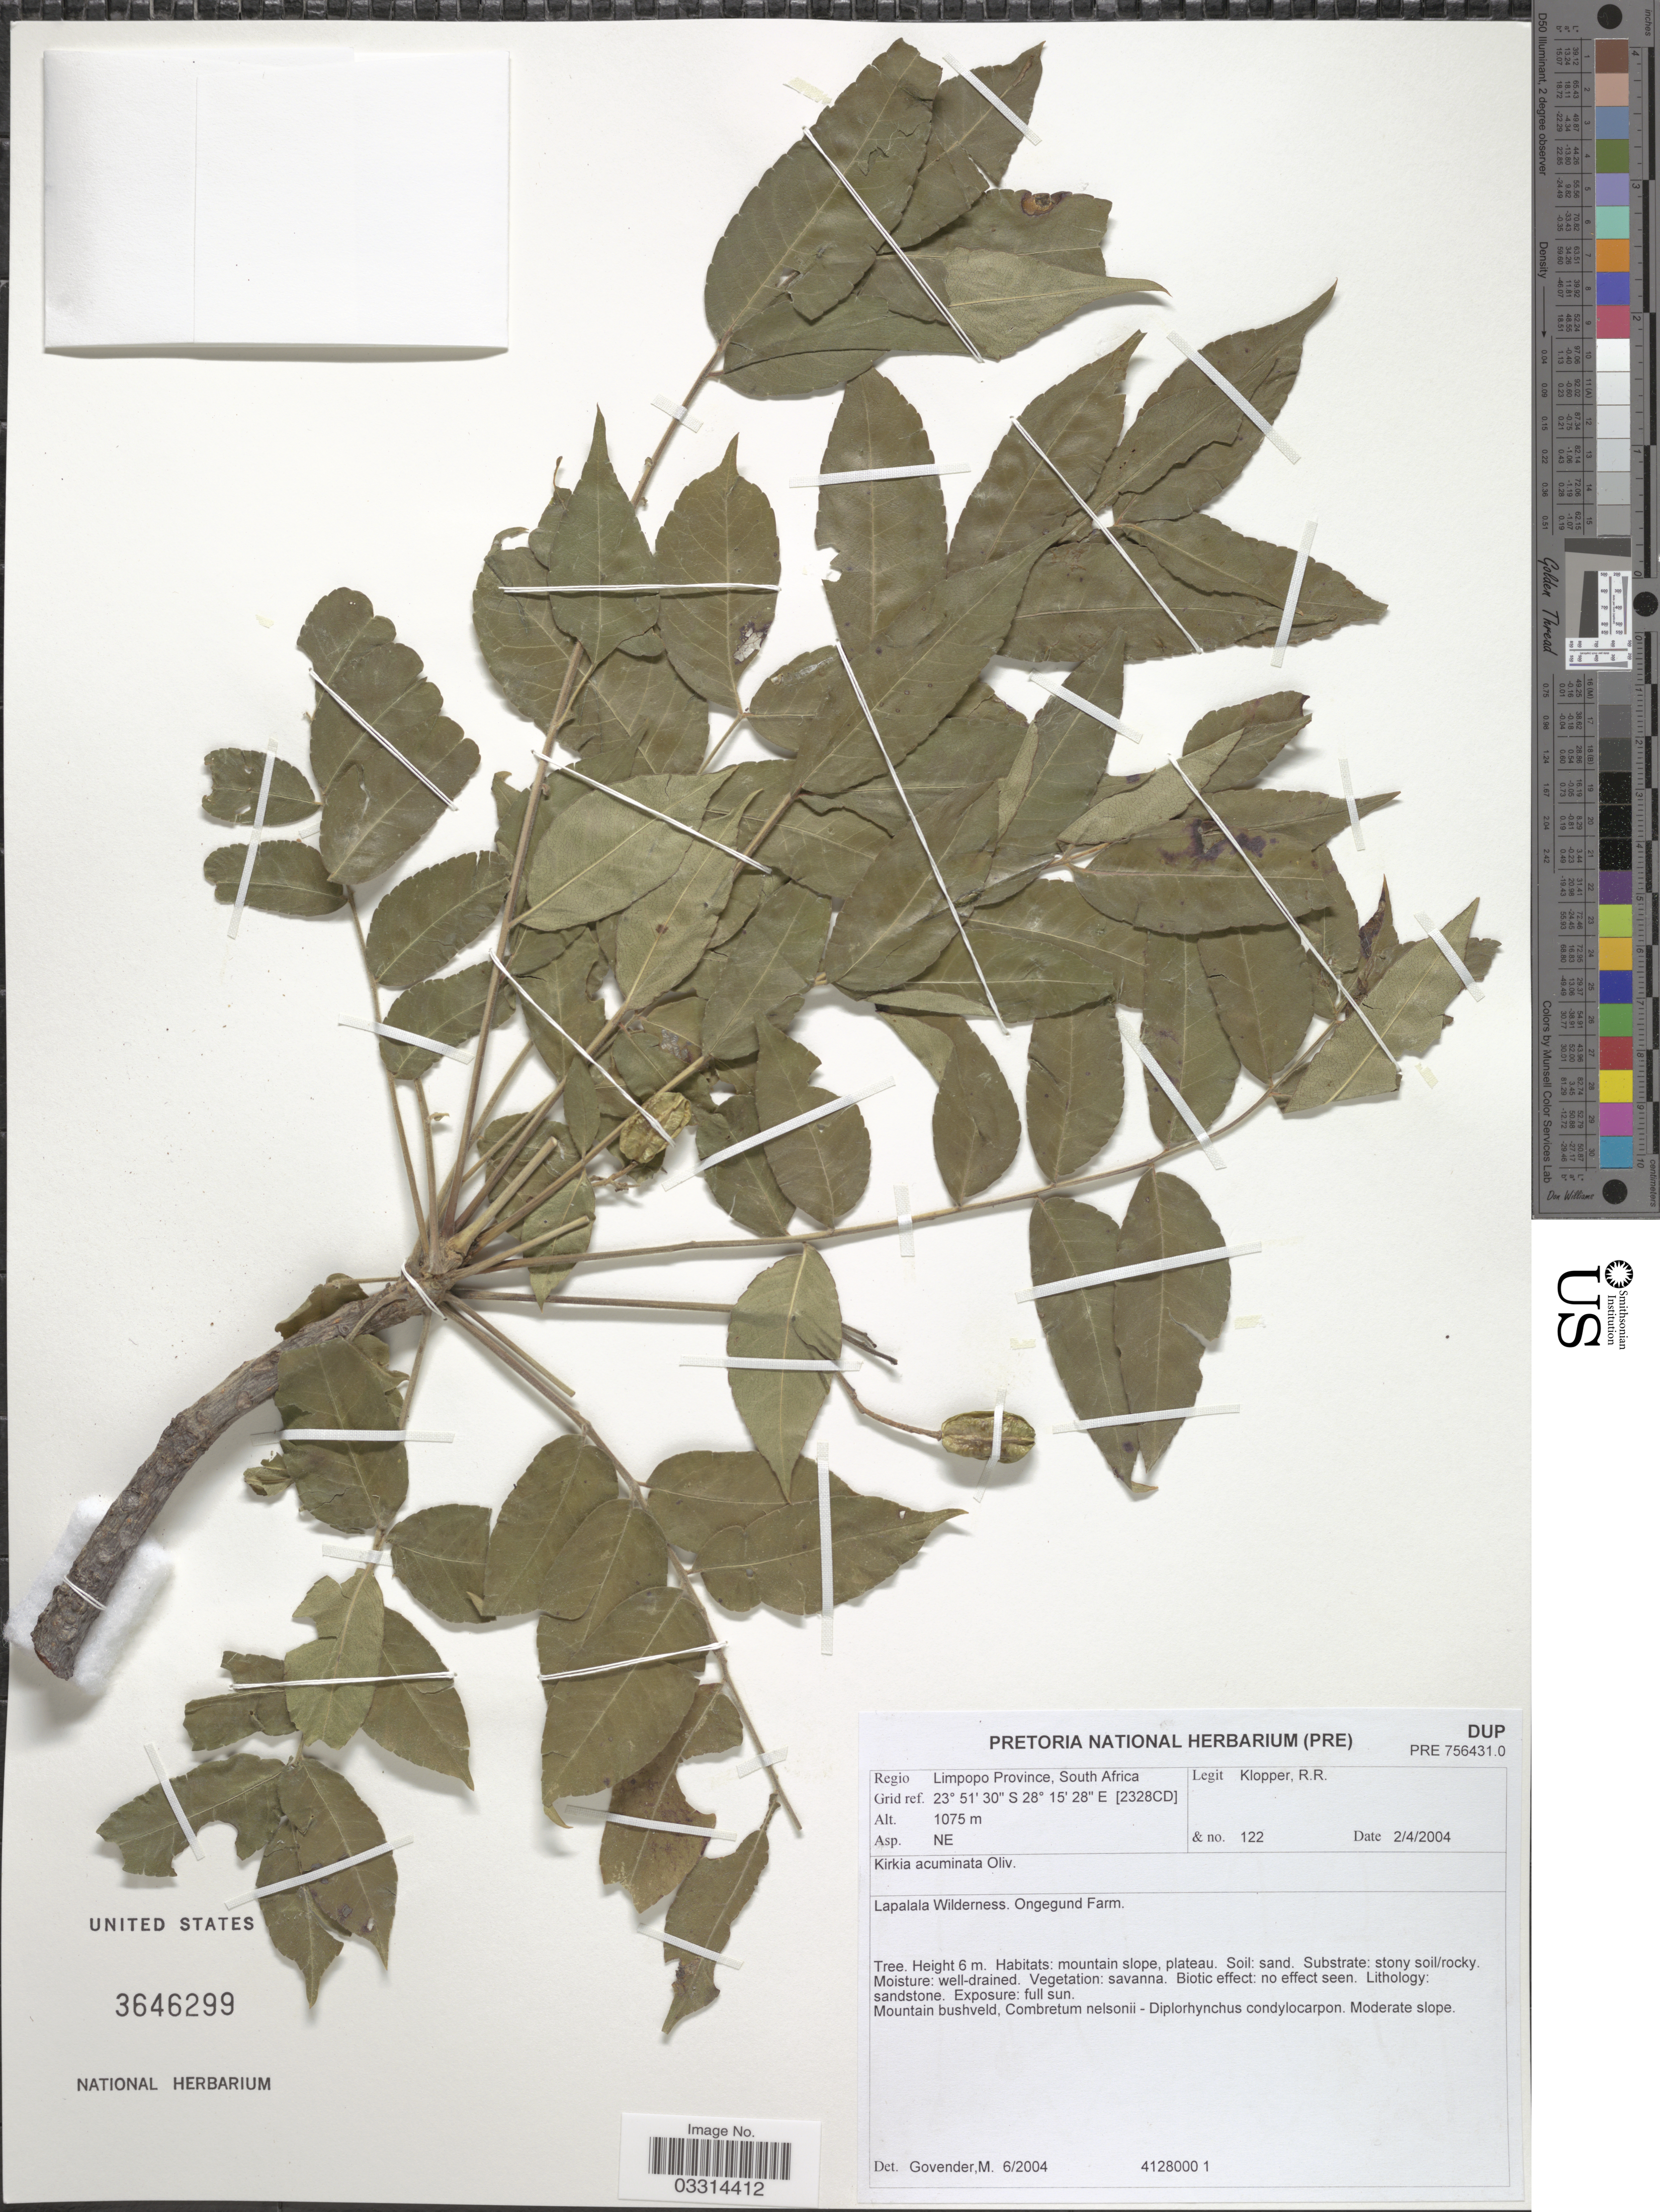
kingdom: Plantae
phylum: Tracheophyta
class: Magnoliopsida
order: Sapindales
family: Kirkiaceae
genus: Kirkia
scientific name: Kirkia acuminata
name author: Oliv.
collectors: R. Klopper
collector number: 122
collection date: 2004-04-02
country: South Africa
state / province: Limpopo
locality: Regio Limpopo Province. Grid ref. (2328CD). Lapalala Wilderness. Ongegund Farm.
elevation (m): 1075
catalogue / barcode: US 3646299